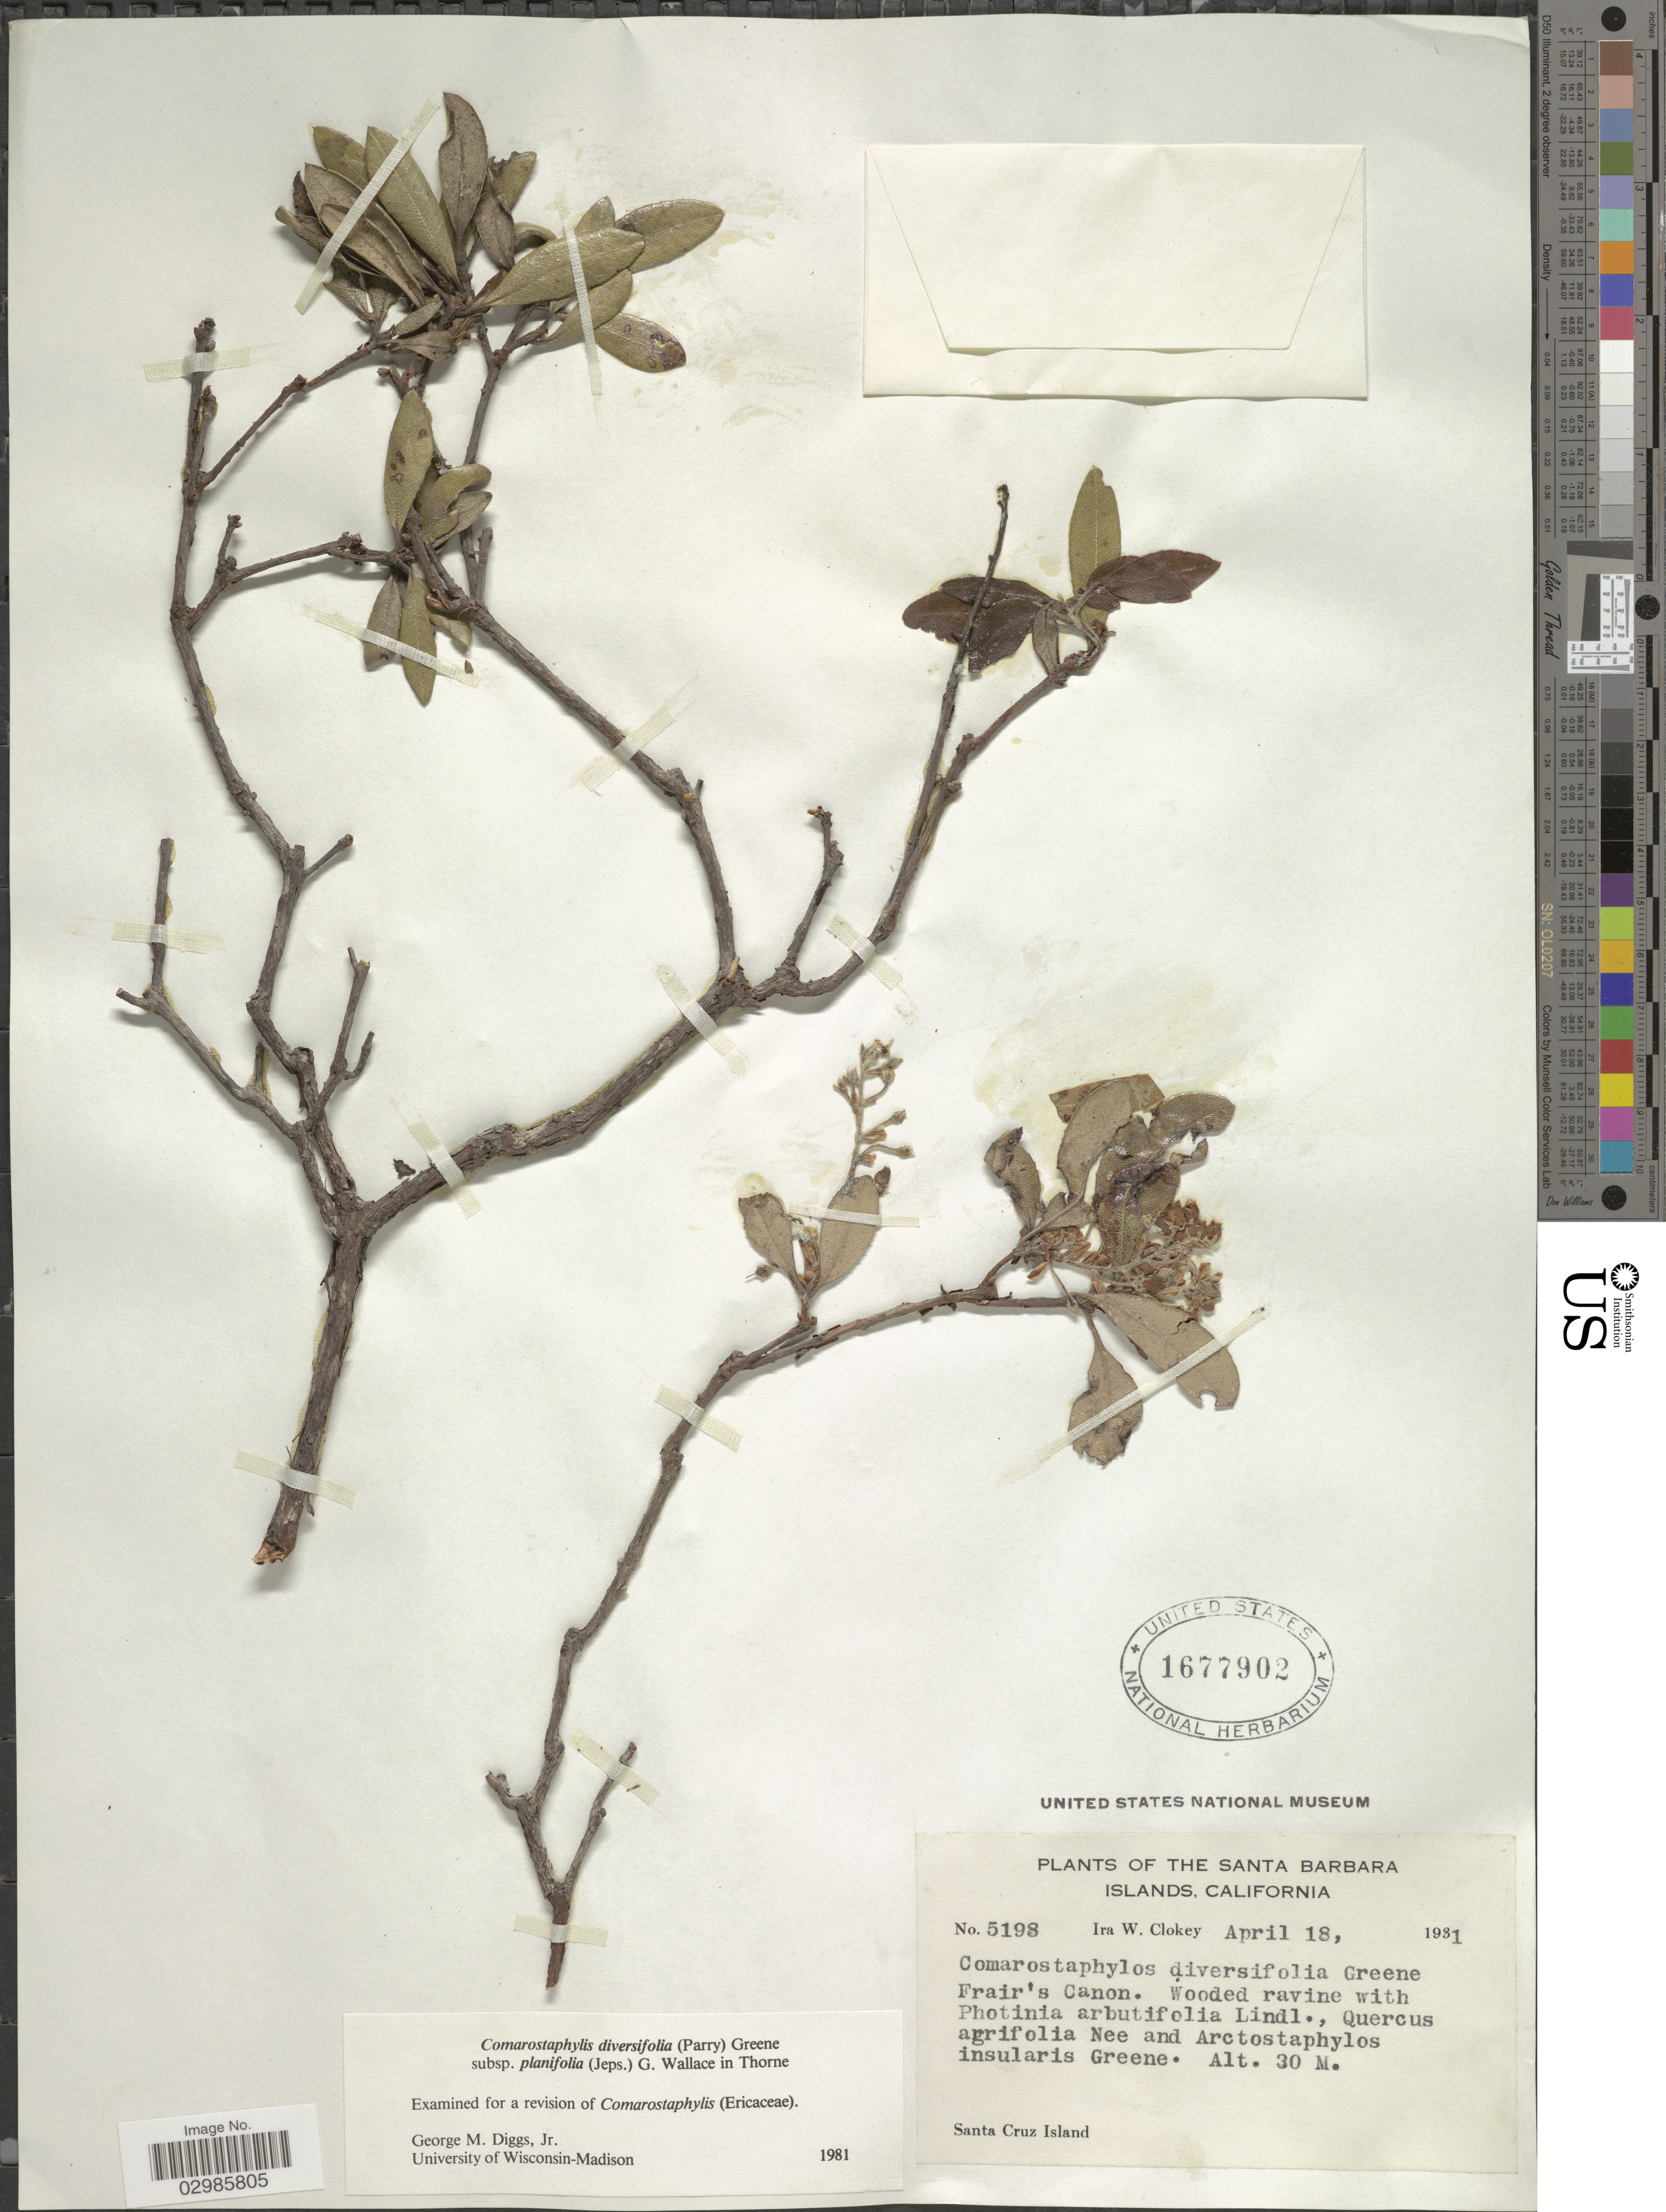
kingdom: Plantae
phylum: Tracheophyta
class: Magnoliopsida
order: Ericales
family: Ericaceae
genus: Comarostaphylis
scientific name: Comarostaphylis polifolia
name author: (Kunth) Zucc. ex Klotzsch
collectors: I. W. Clokey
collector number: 5198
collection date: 1931-04-18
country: United States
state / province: California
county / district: Santa Barbara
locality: The Santa Barbara Islands, Frair's Canon, Santa Cruz Island.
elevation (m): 30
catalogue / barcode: US 1677902